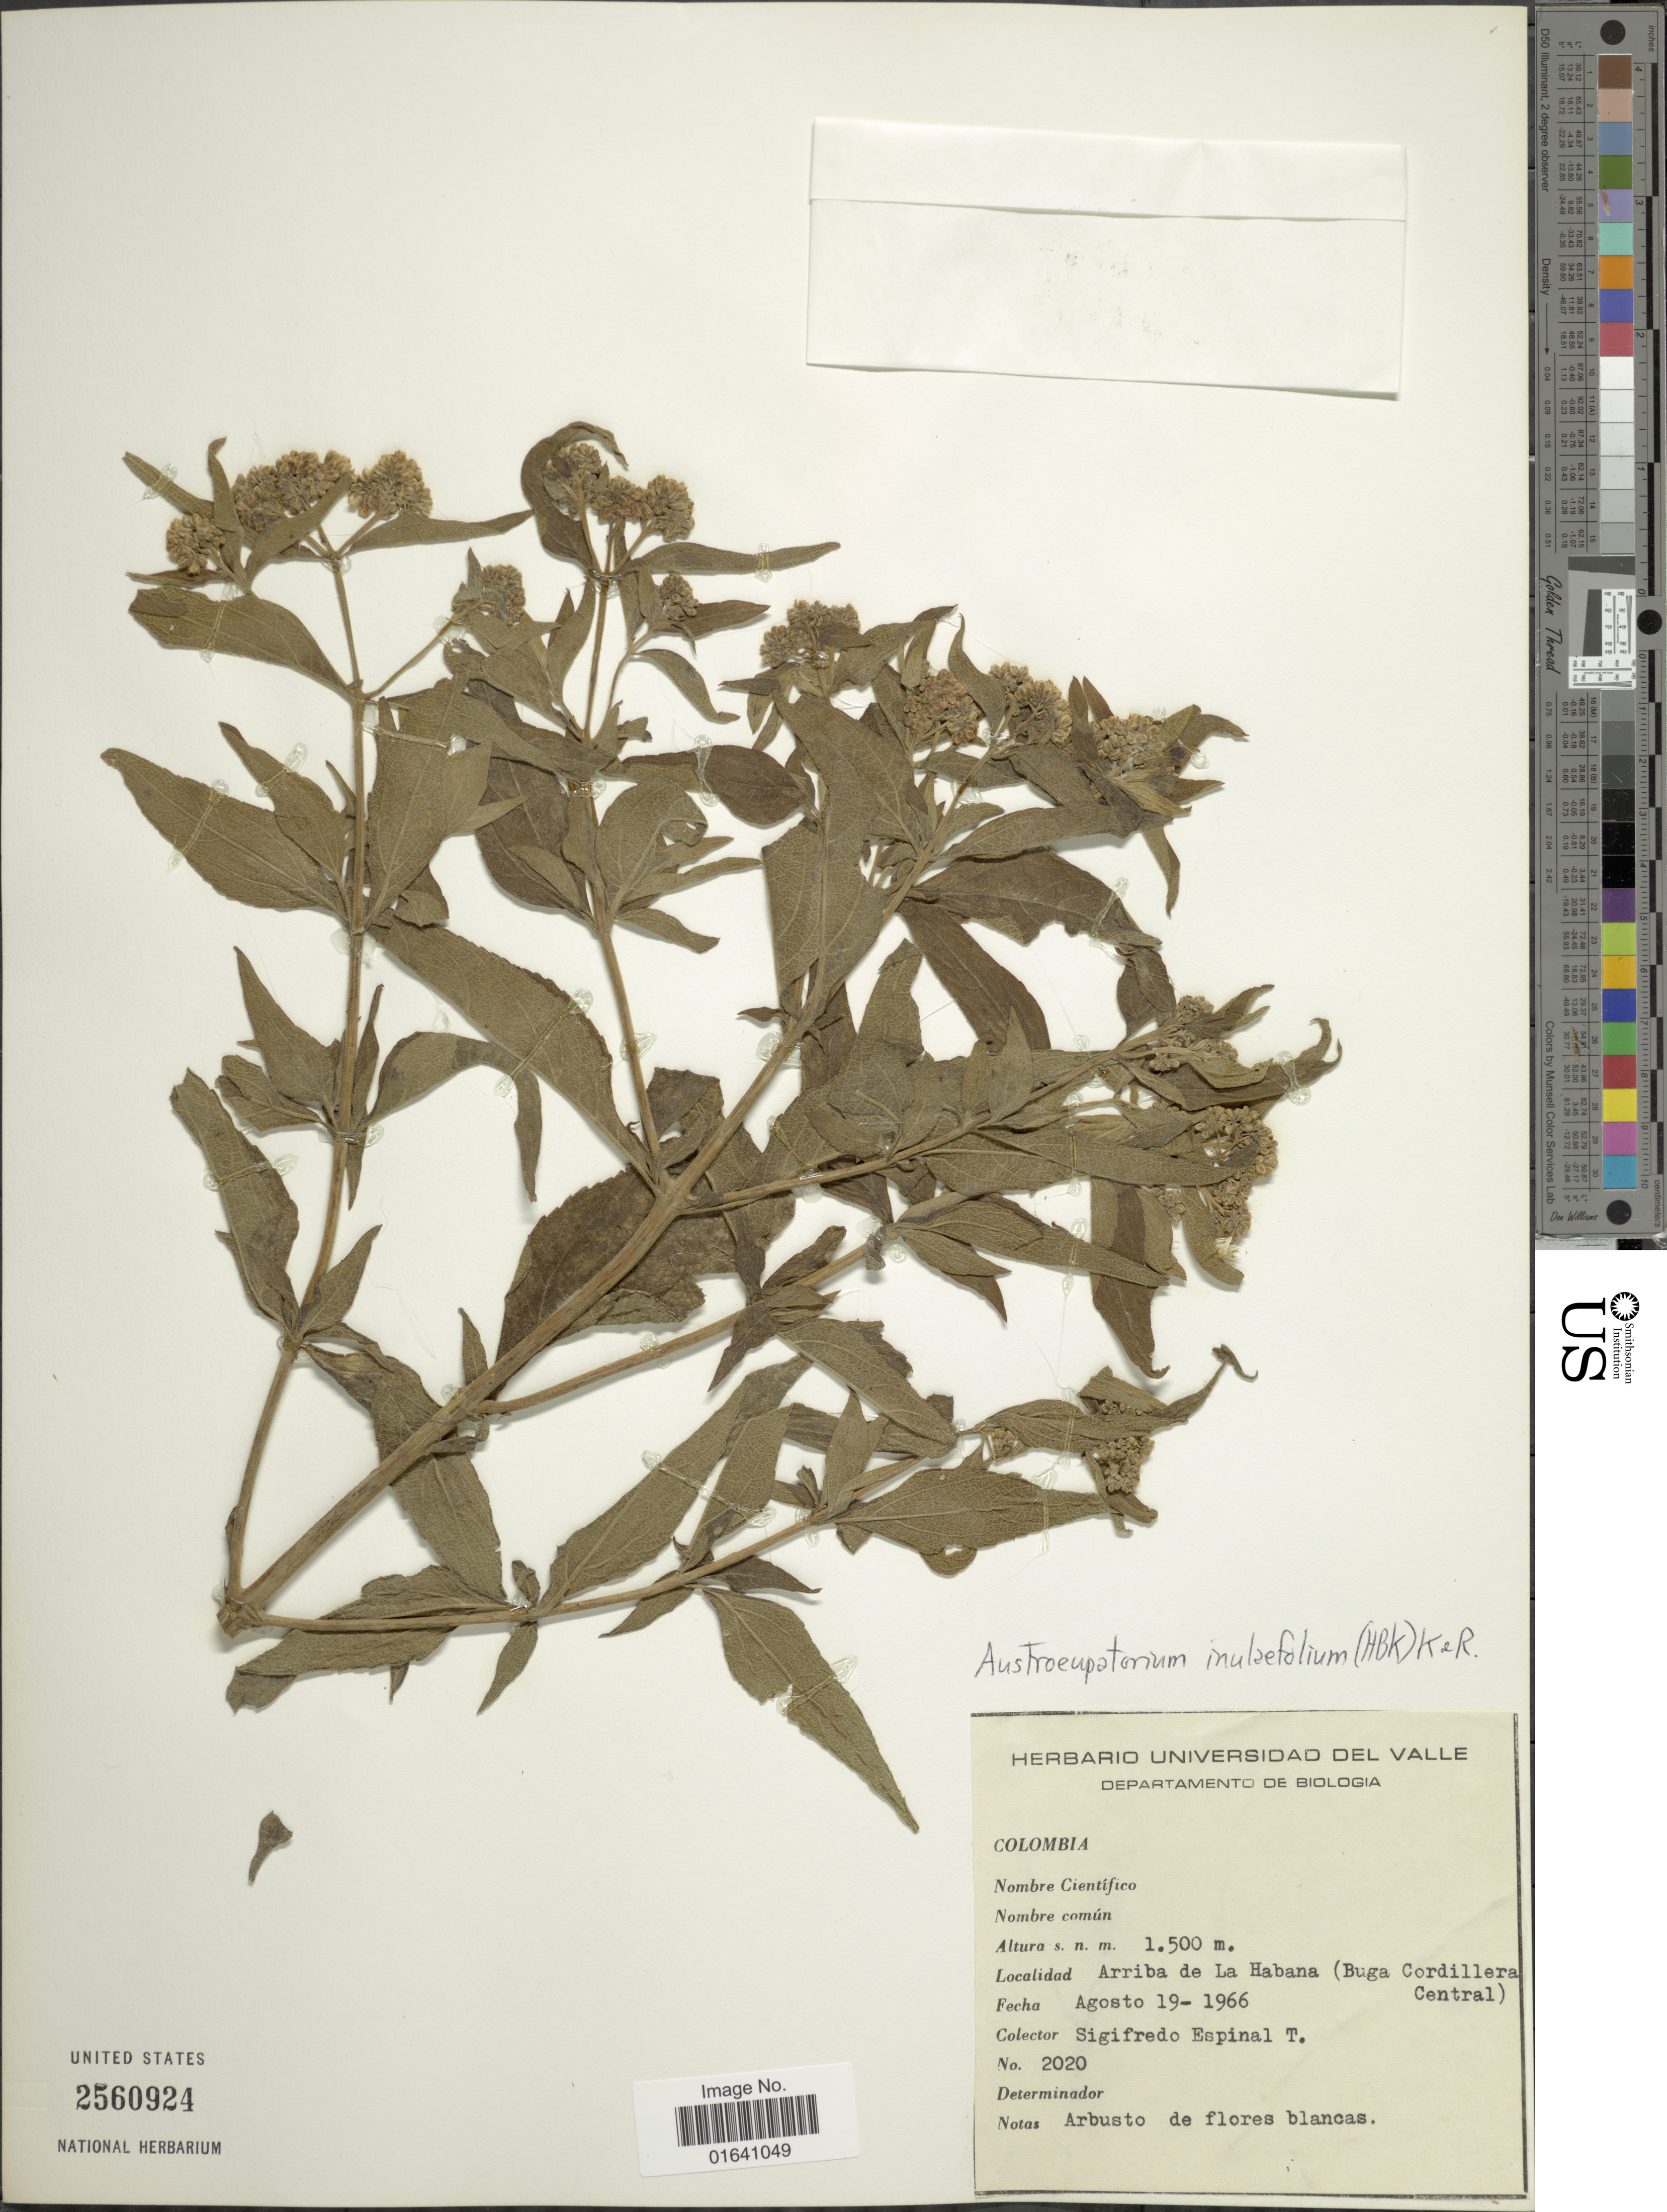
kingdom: Plantae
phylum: Tracheophyta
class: Magnoliopsida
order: Asterales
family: Asteraceae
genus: Austroeupatorium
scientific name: Austroeupatorium inulaefolium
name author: (Kunth) R.M. King & H. Rob.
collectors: L. S. Espinal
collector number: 2020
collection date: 1966-08-19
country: Colombia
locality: Arriba de La habana (Buga Cordillera central)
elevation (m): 1500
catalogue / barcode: US 2560924